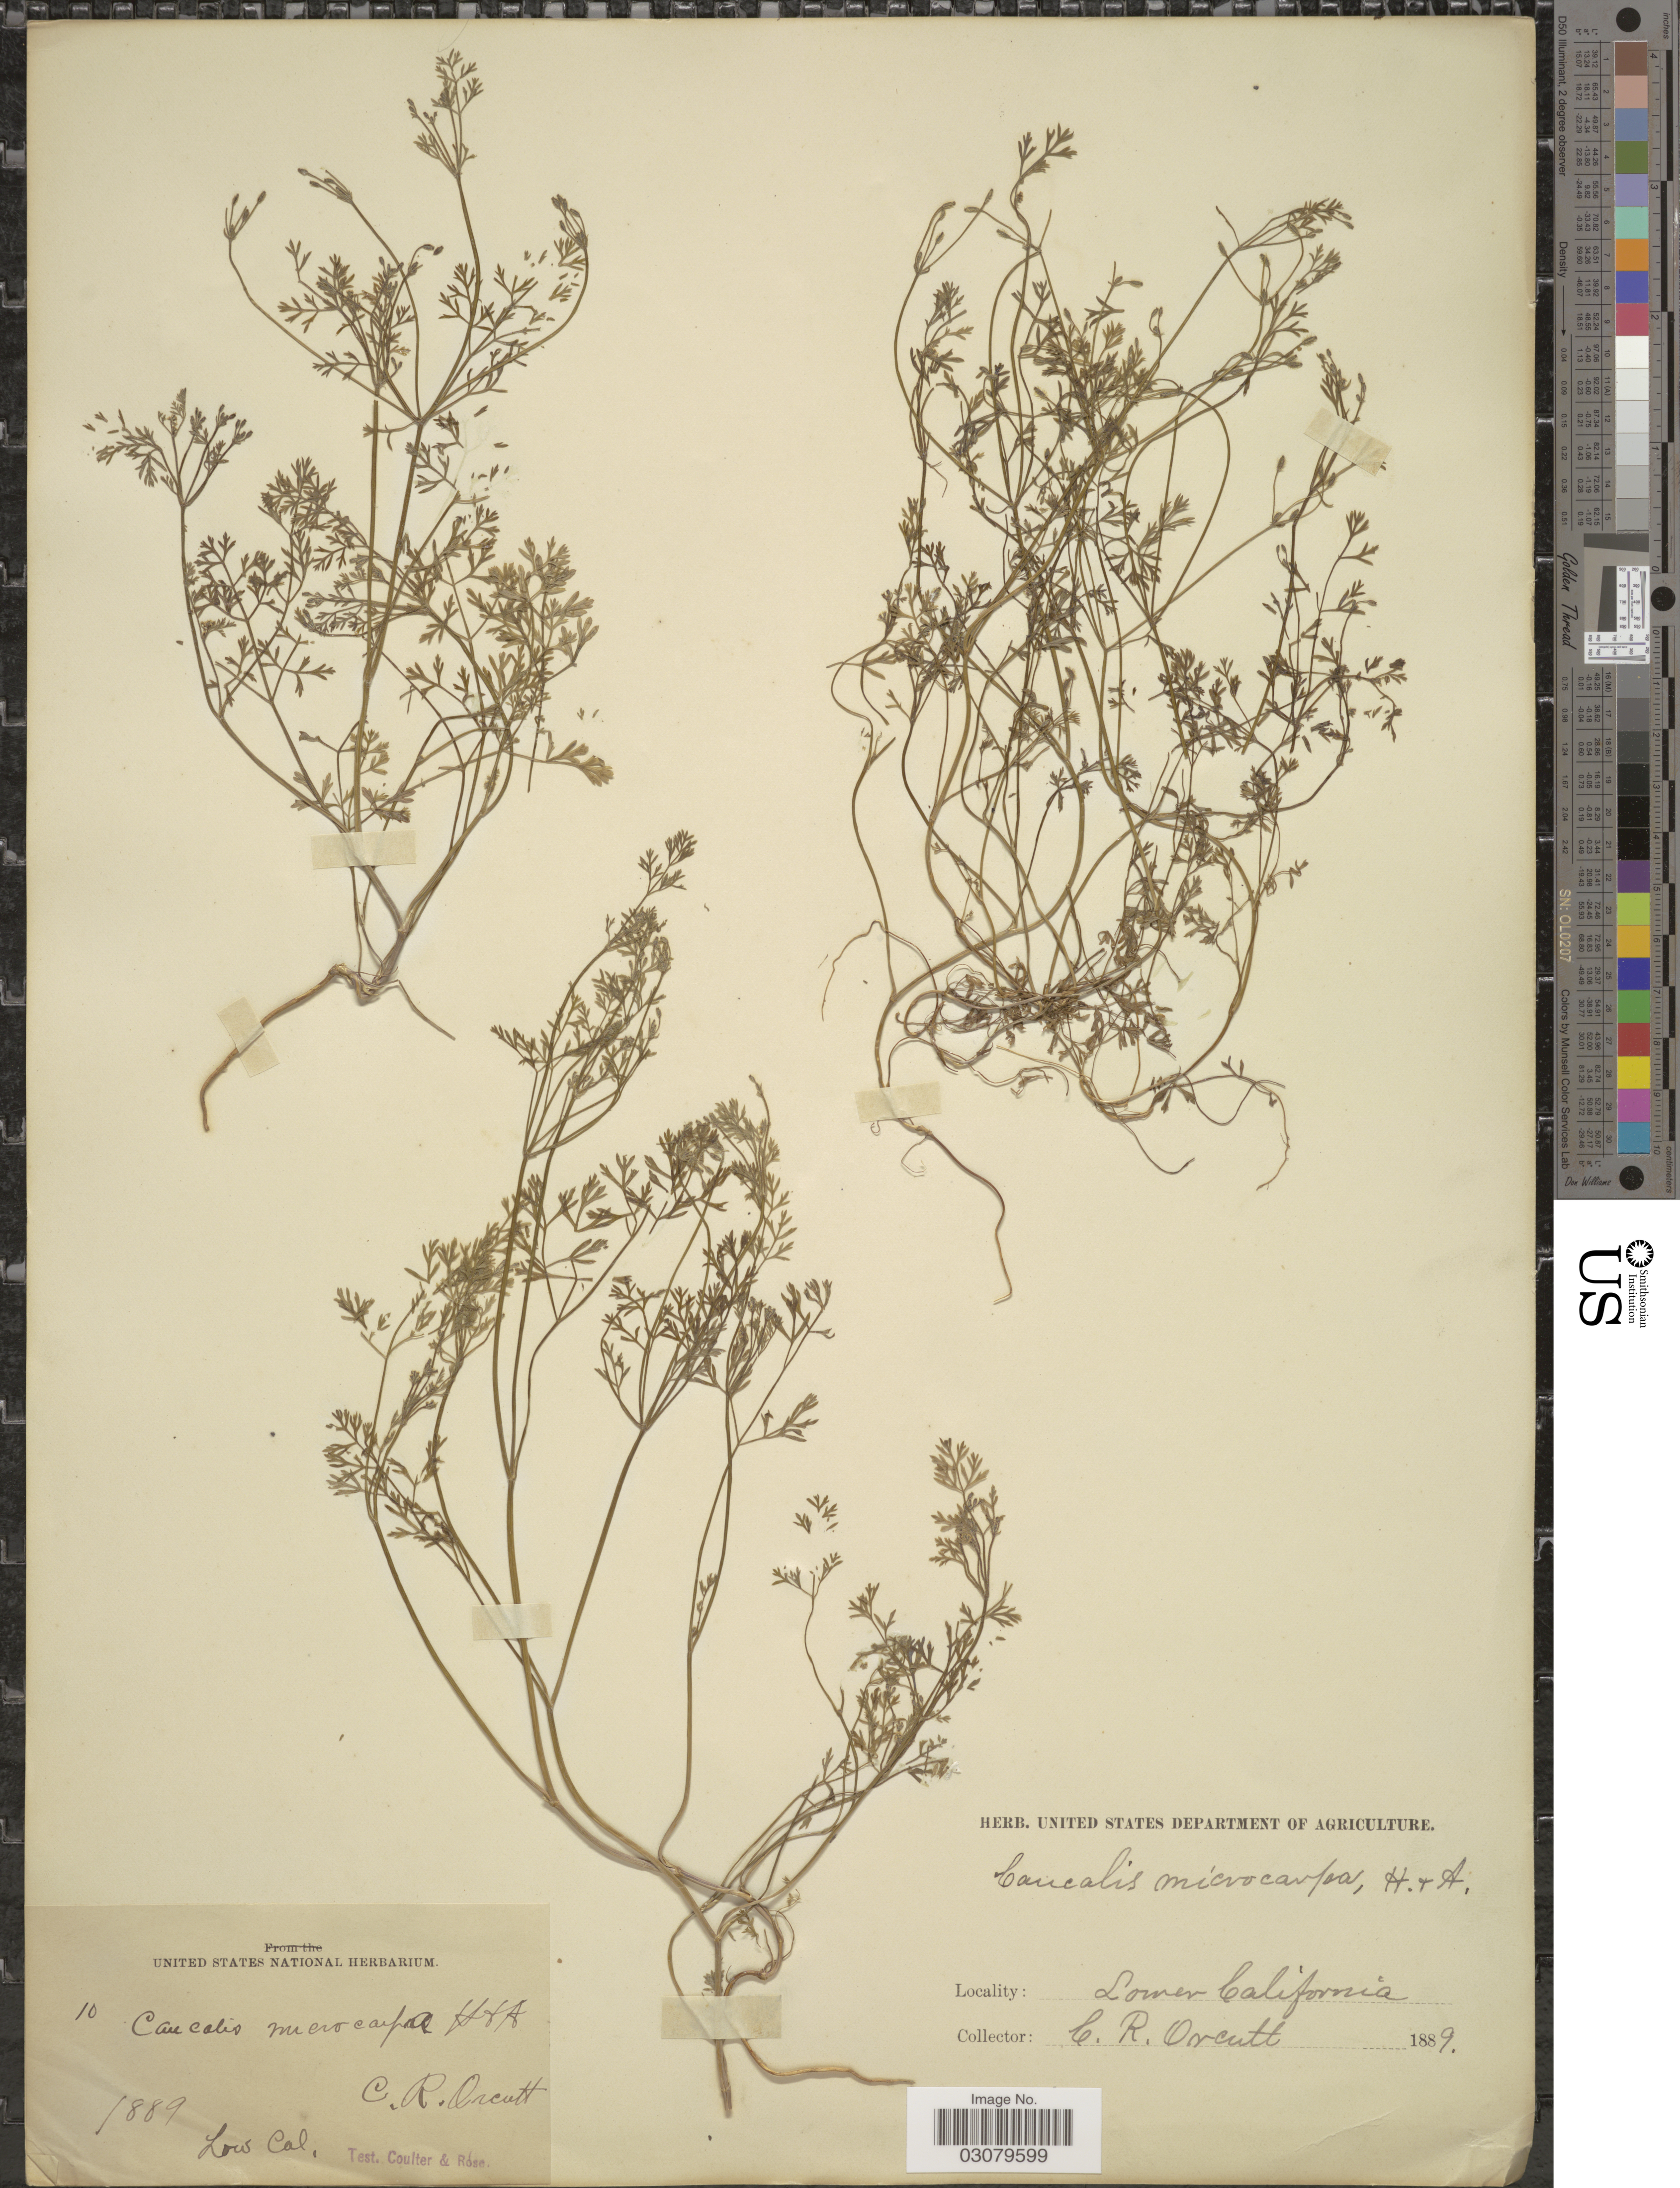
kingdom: Plantae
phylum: Tracheophyta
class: Magnoliopsida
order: Apiales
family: Apiaceae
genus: Caucalis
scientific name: Caucalis microcarpa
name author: Hook. & Arn.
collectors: C. R. Orcutt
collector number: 10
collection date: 1889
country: Mexico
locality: Lower California.